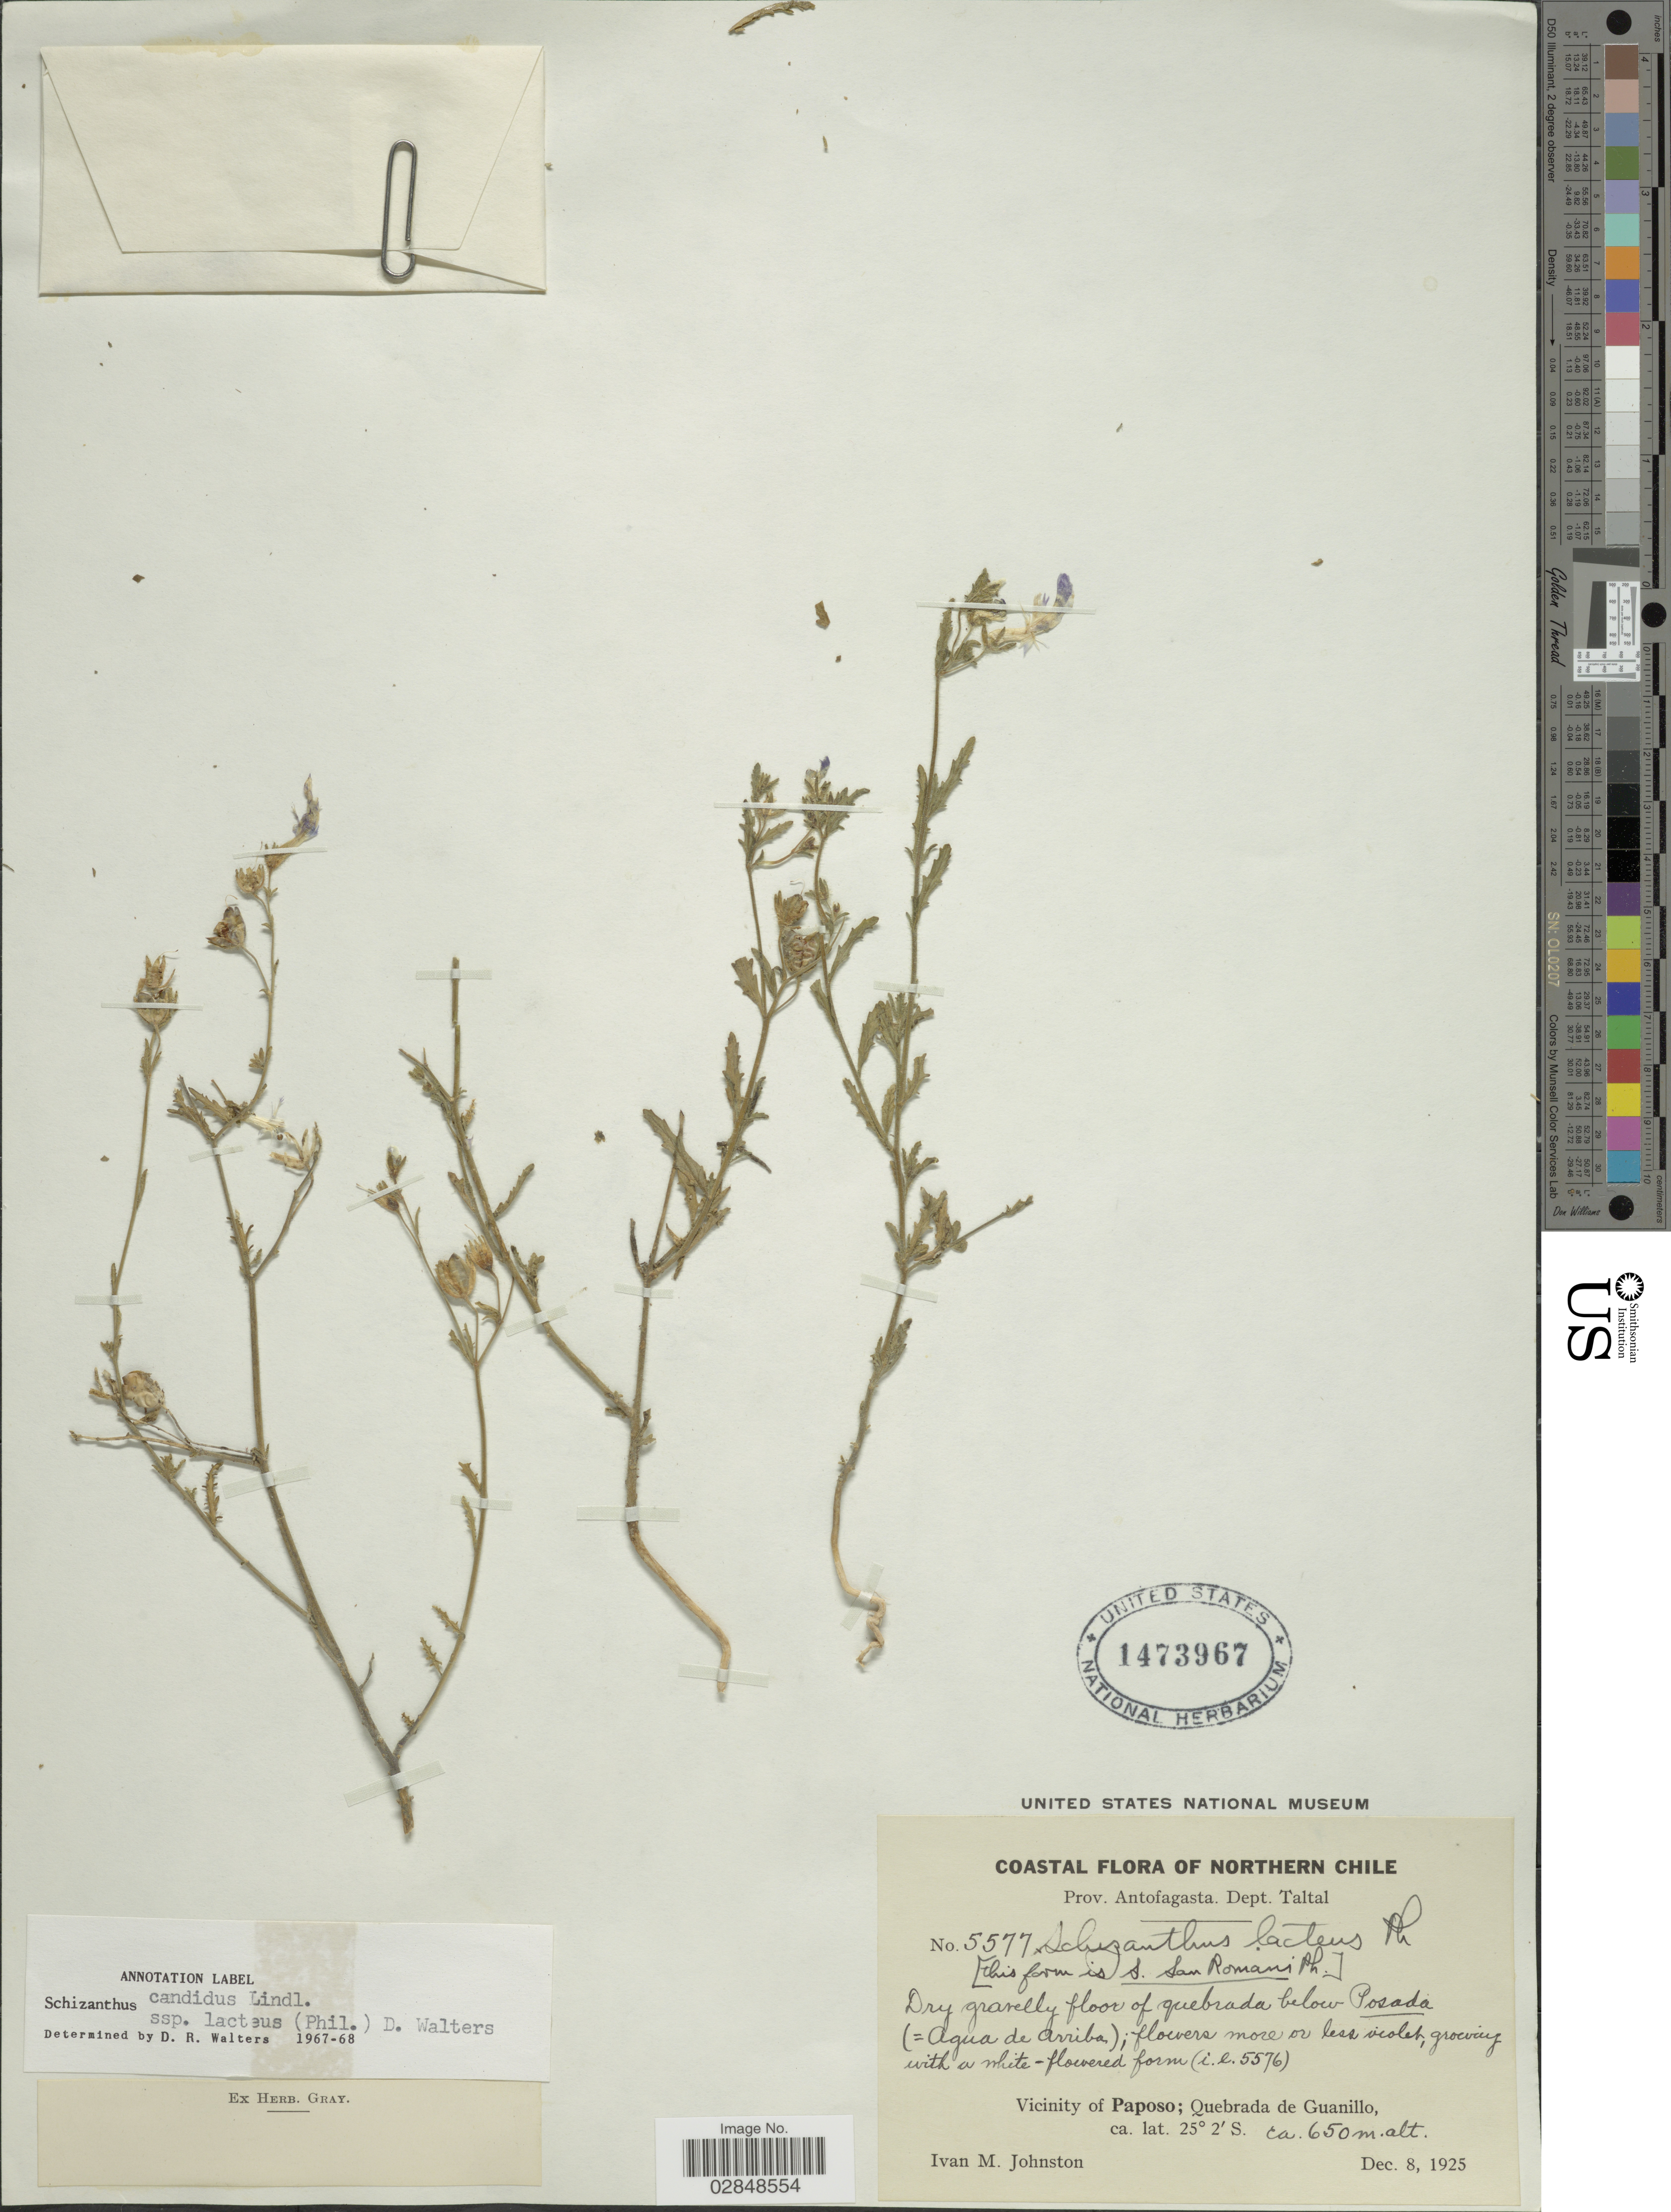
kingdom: Plantae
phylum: Tracheophyta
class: Magnoliopsida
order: Solanales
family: Solanaceae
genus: Schizanthus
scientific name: Schizanthus lacteus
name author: Phil.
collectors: I.M. Johnston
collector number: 5577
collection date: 1925-12-08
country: Chile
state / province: Antofagasta (II)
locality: Northern Chile. Dept. Taltal. Dry gravelly floor of quebrada below Posada (=Agua de Arriba). Vicinity of Paposo; Quebrada de Guanillo.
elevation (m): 650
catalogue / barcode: US 1473967